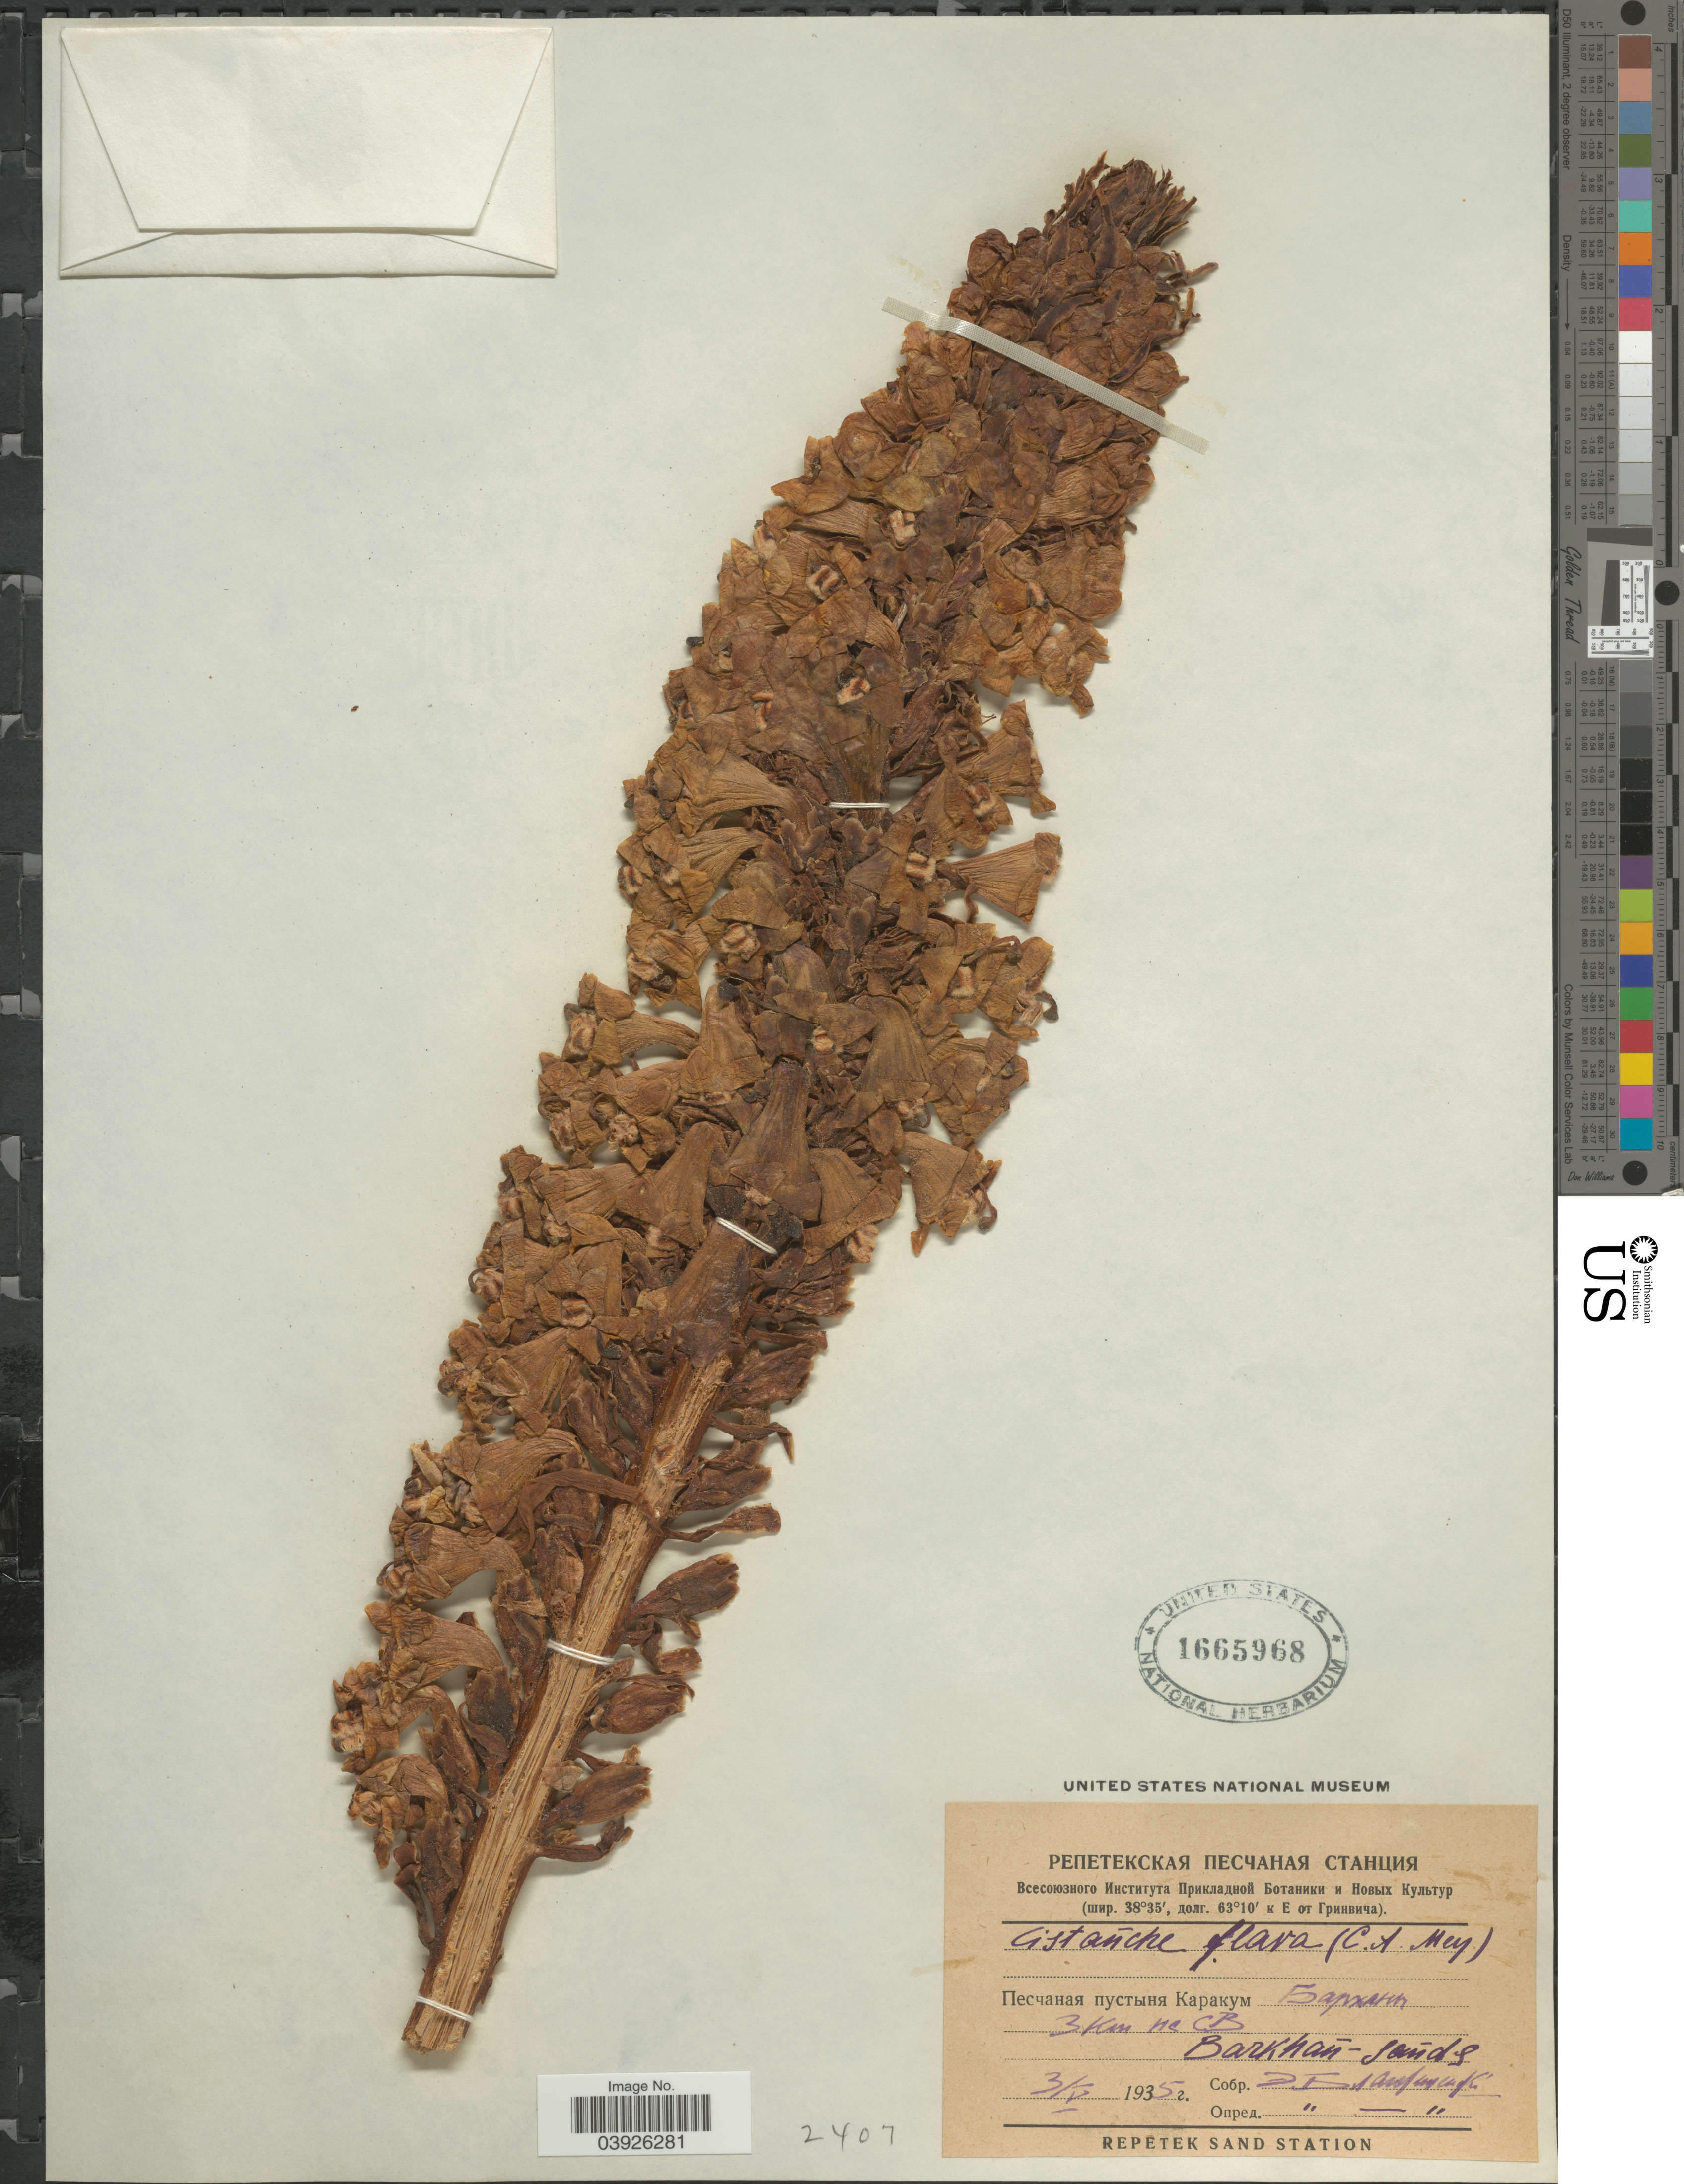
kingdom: Plantae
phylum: Tracheophyta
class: Magnoliopsida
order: Lamiales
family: Orobanchaceae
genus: Cistanche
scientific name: Cistanche flava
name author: (C.A. Mey.) Korsh.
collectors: E. Blagoveschenskiy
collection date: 1935-05-03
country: Turkmenistan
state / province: Lebap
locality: Karakum Desert, 3 km NE of Repetek Station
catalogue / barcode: US 1665968